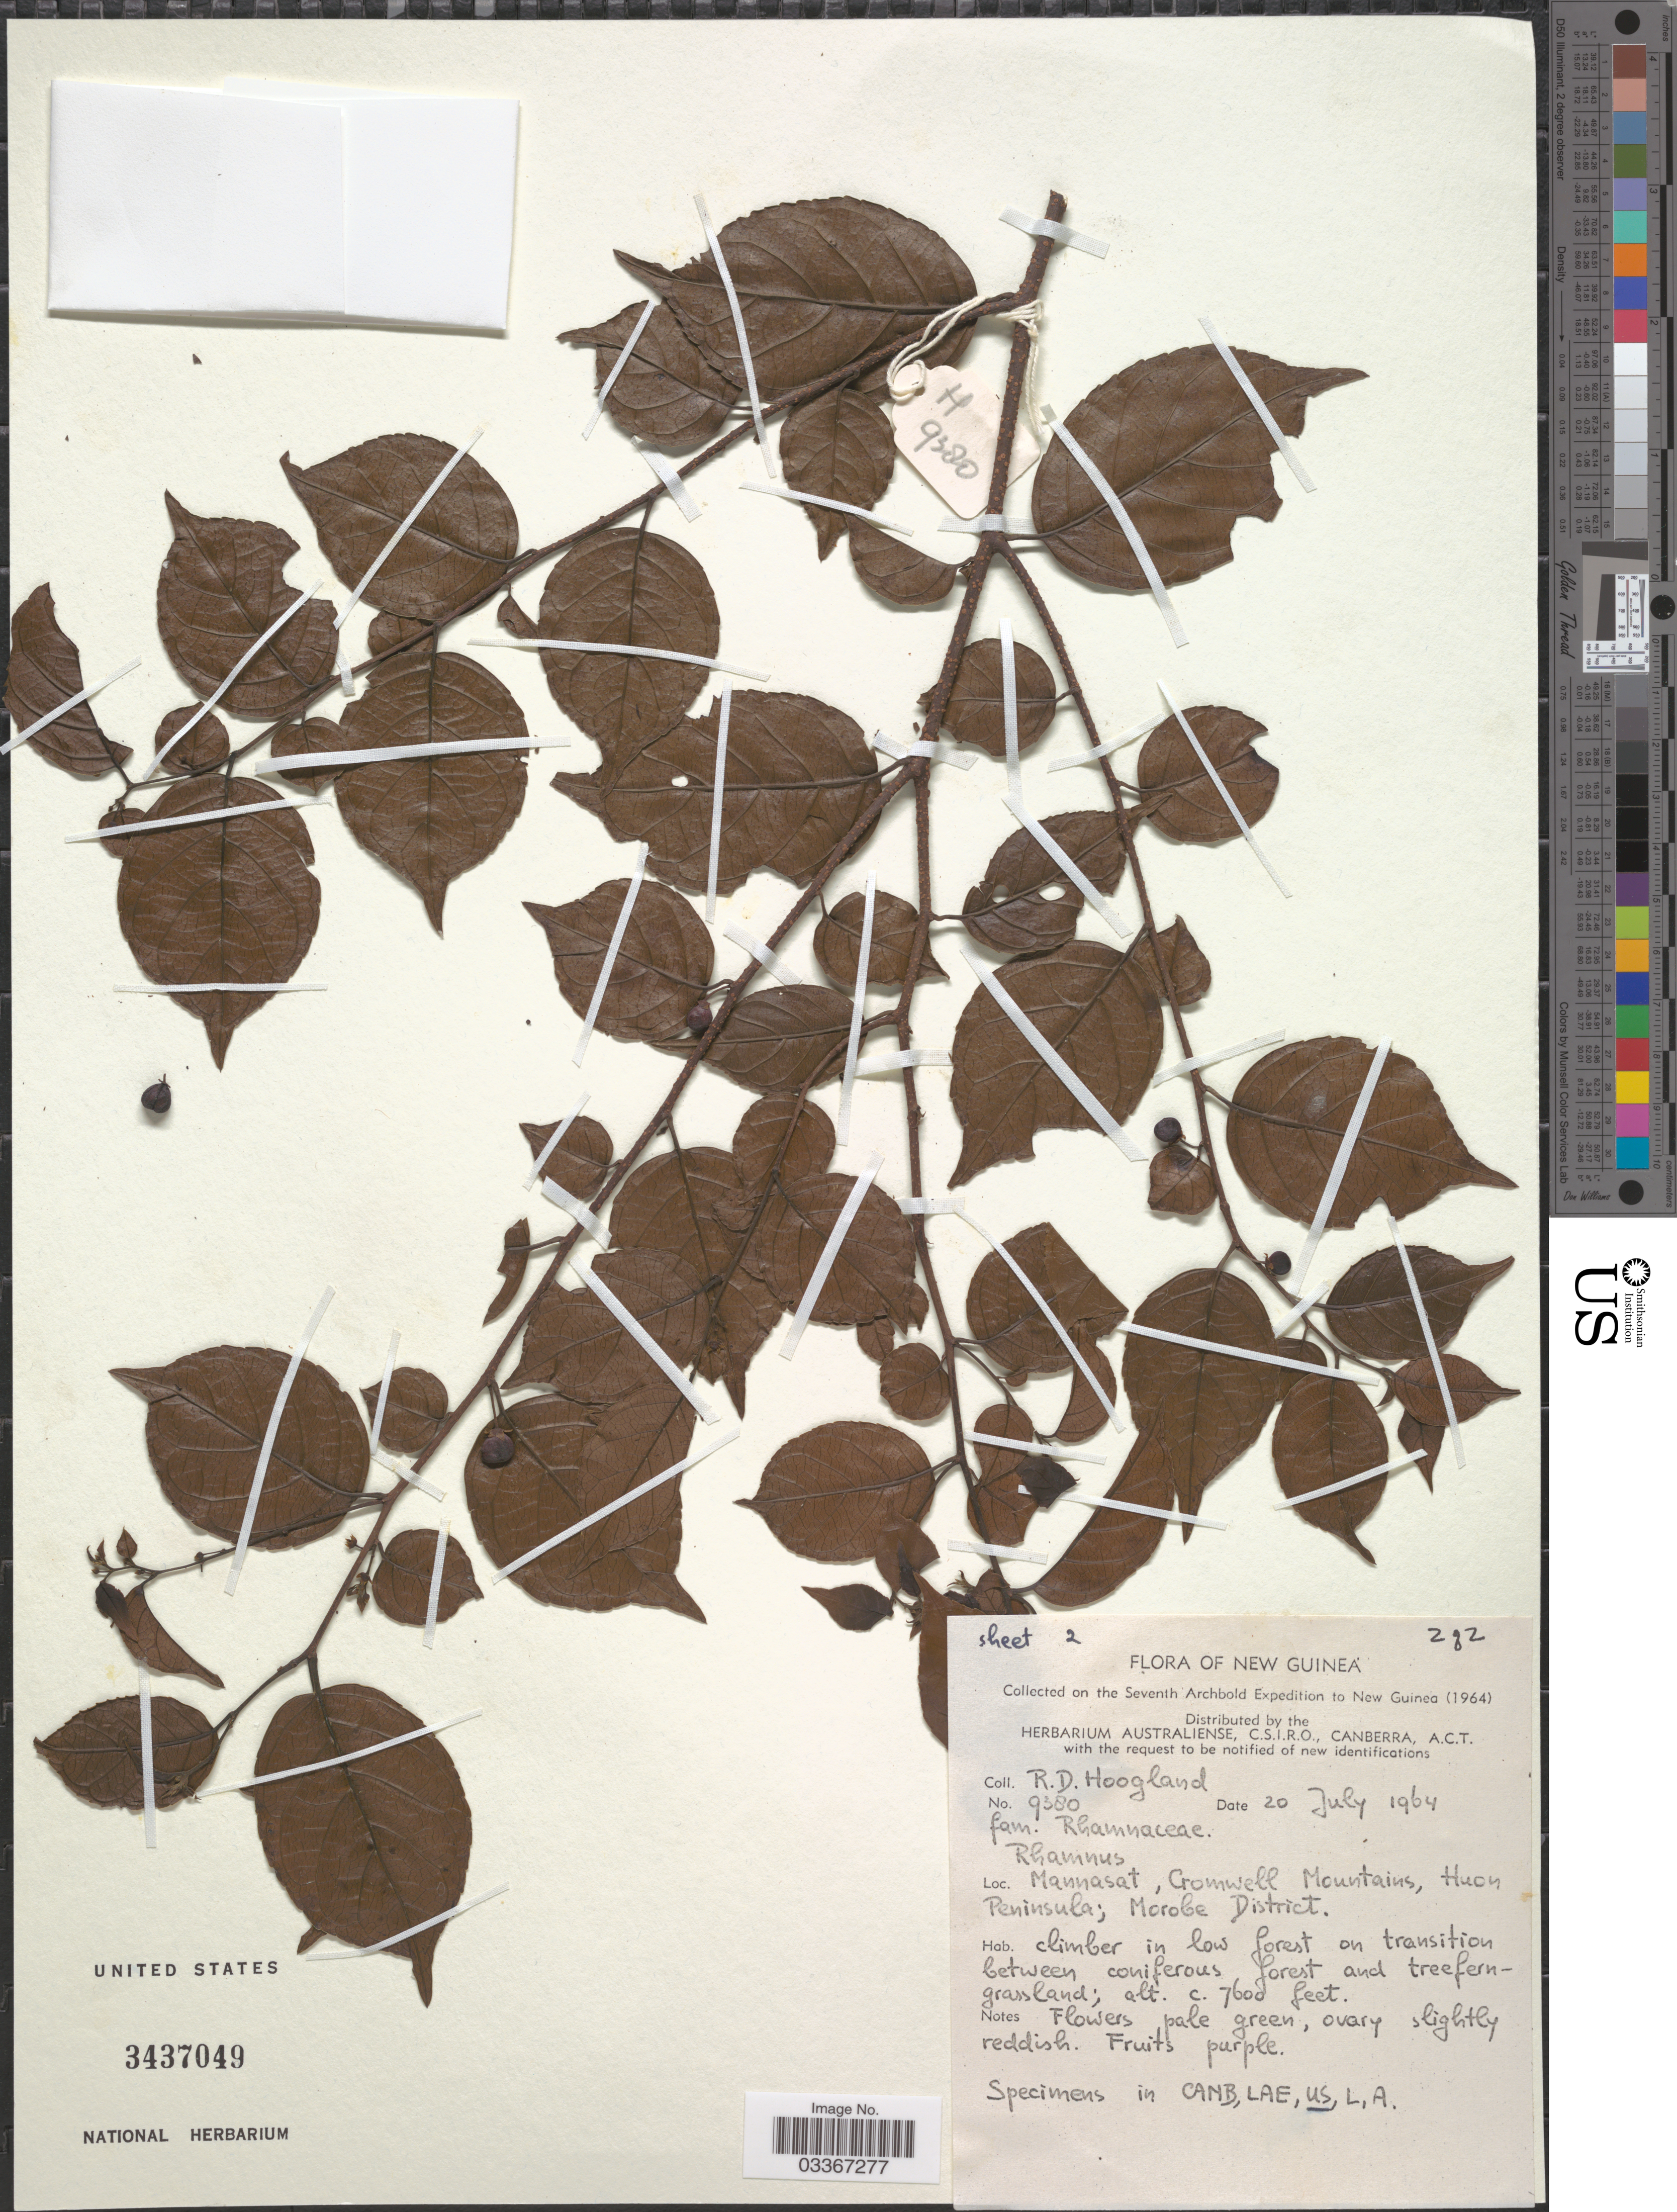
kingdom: Plantae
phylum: Tracheophyta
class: Magnoliopsida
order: Rosales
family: Rhamnaceae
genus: Rhamnus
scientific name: Rhamnus sp.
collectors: R. D. Hoogland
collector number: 9380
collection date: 1964-07-20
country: Papua New Guinea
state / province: Morobe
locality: New Guinea. Mannasat, Cromwell Mountains, Huon Peninsula; Morobe District.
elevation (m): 2316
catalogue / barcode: US 3437049